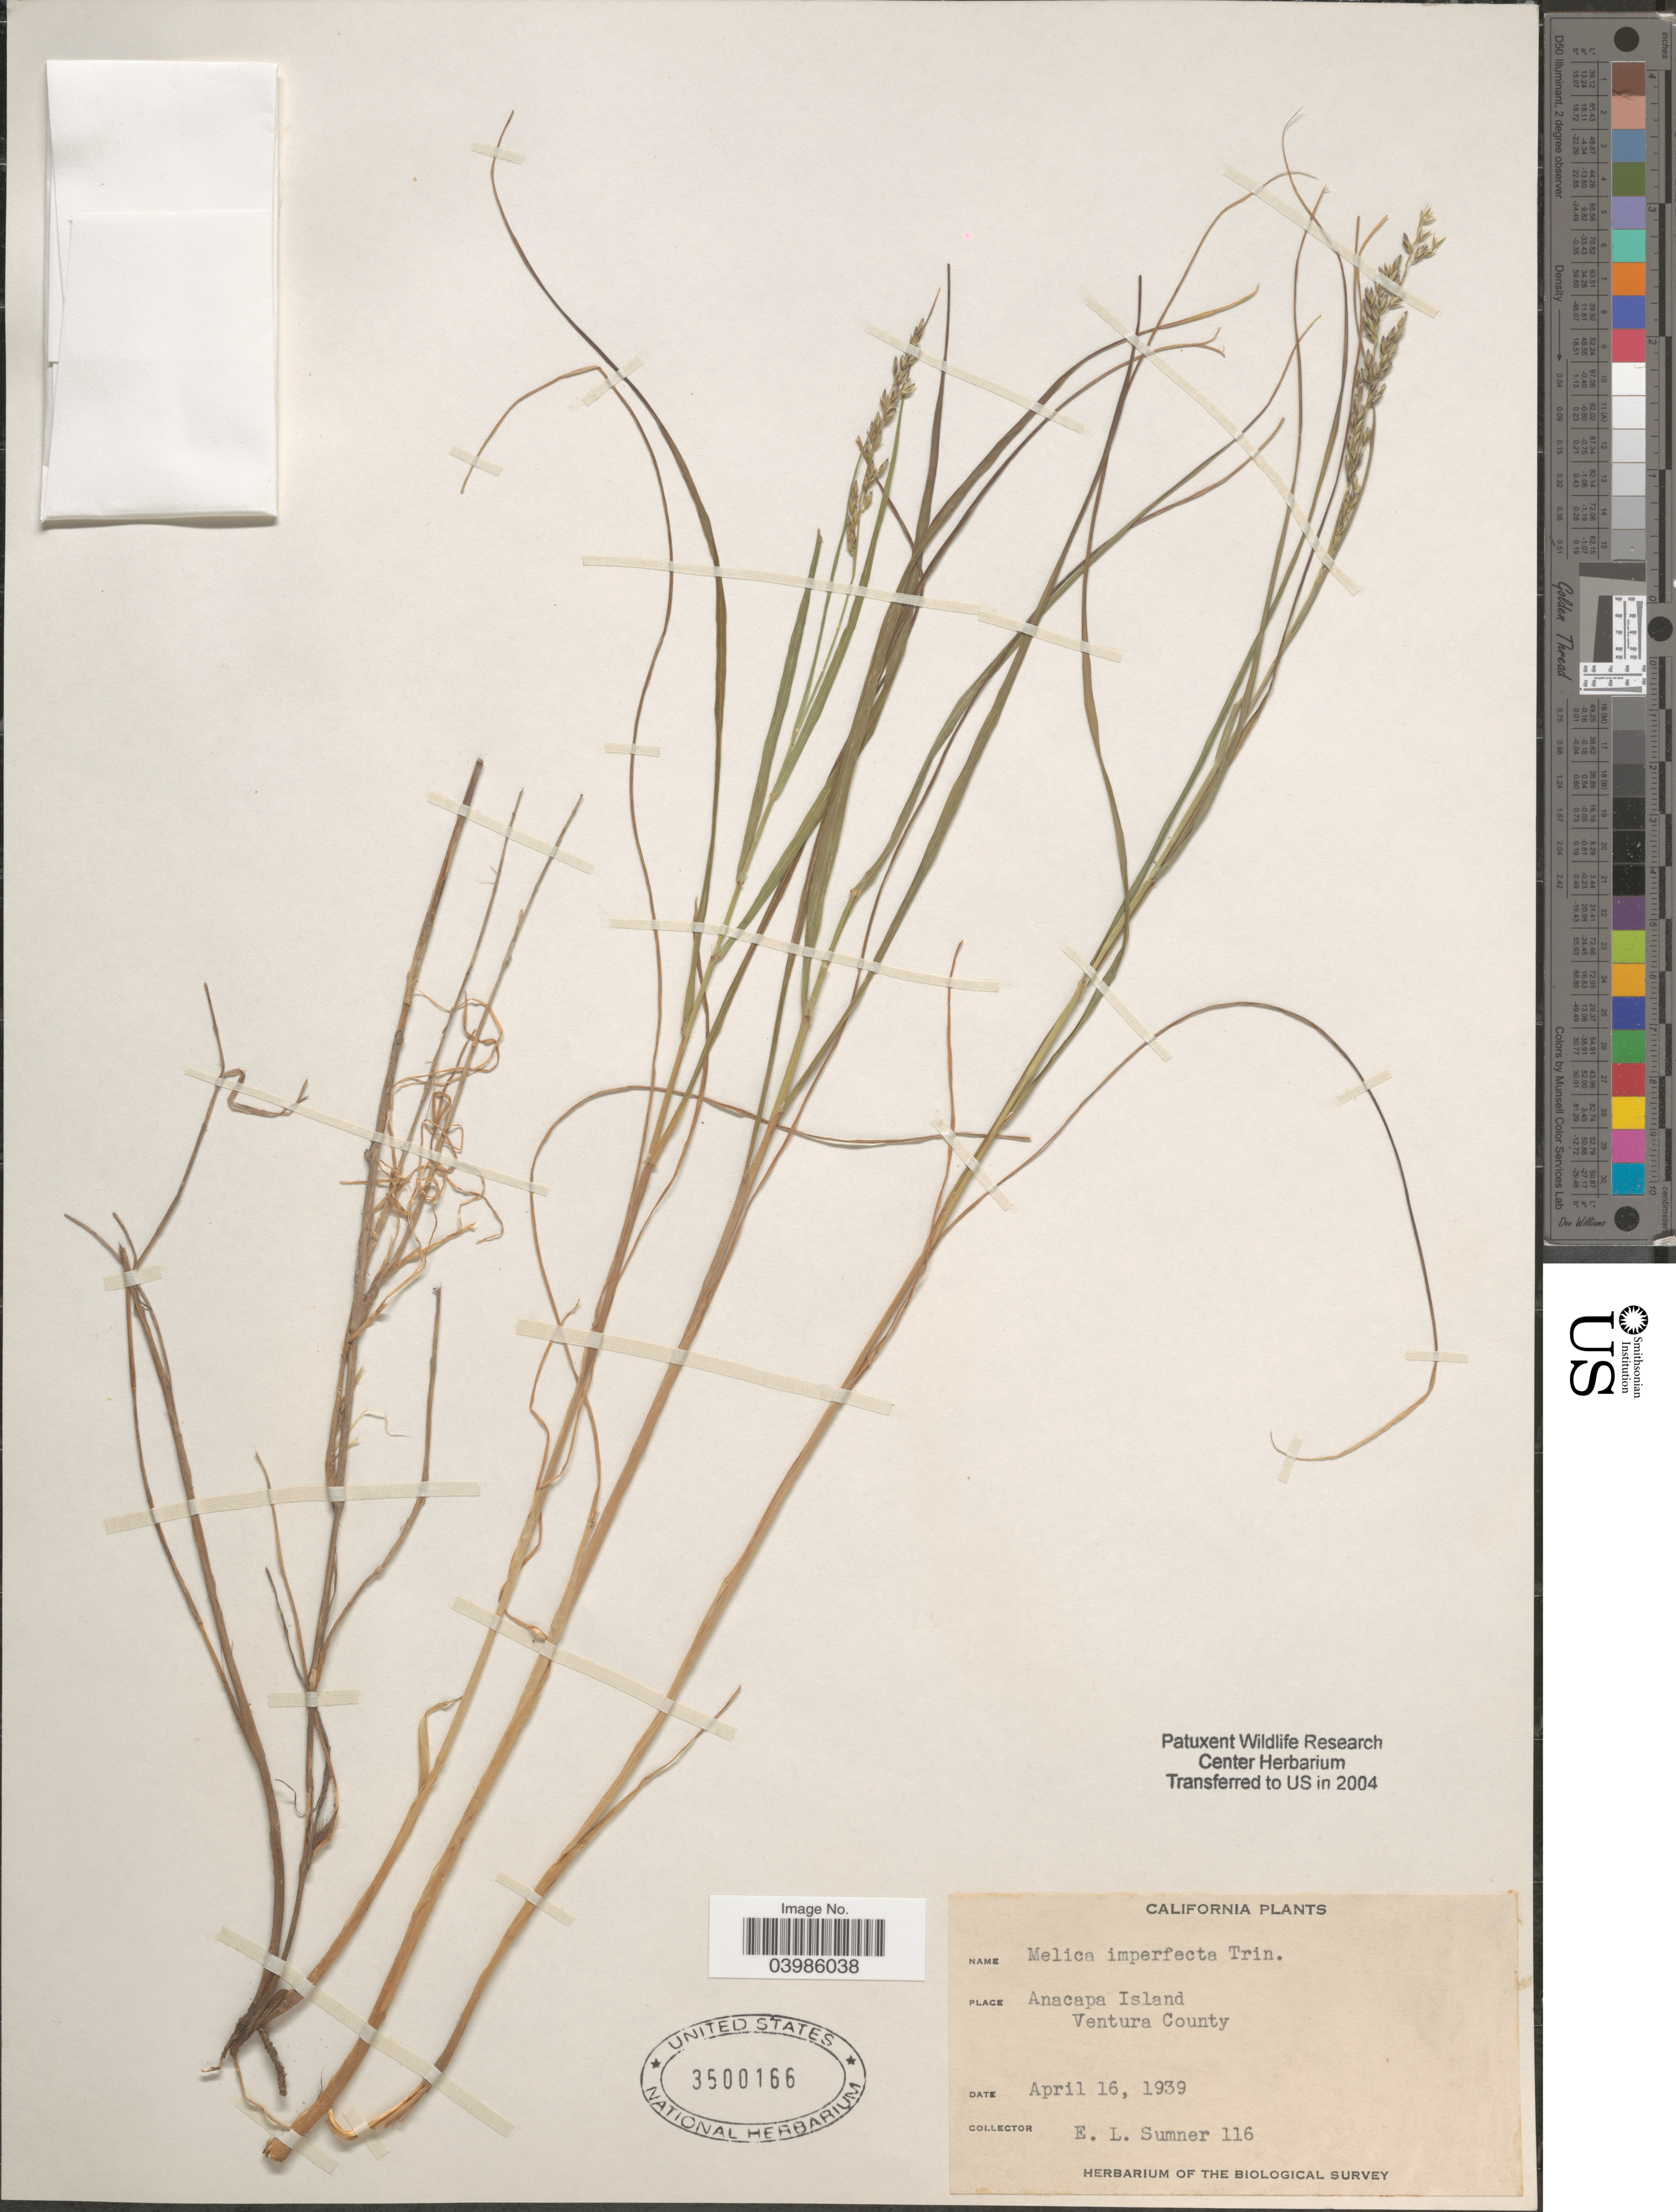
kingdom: Plantae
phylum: Tracheophyta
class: Liliopsida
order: Poales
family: Poaceae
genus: Melica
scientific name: Melica imperfecta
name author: Trin.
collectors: E. Sumner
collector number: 116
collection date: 1939-04-16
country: United States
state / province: California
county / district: Ventura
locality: Anacapa Island. Ventura County.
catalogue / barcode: US 3500166